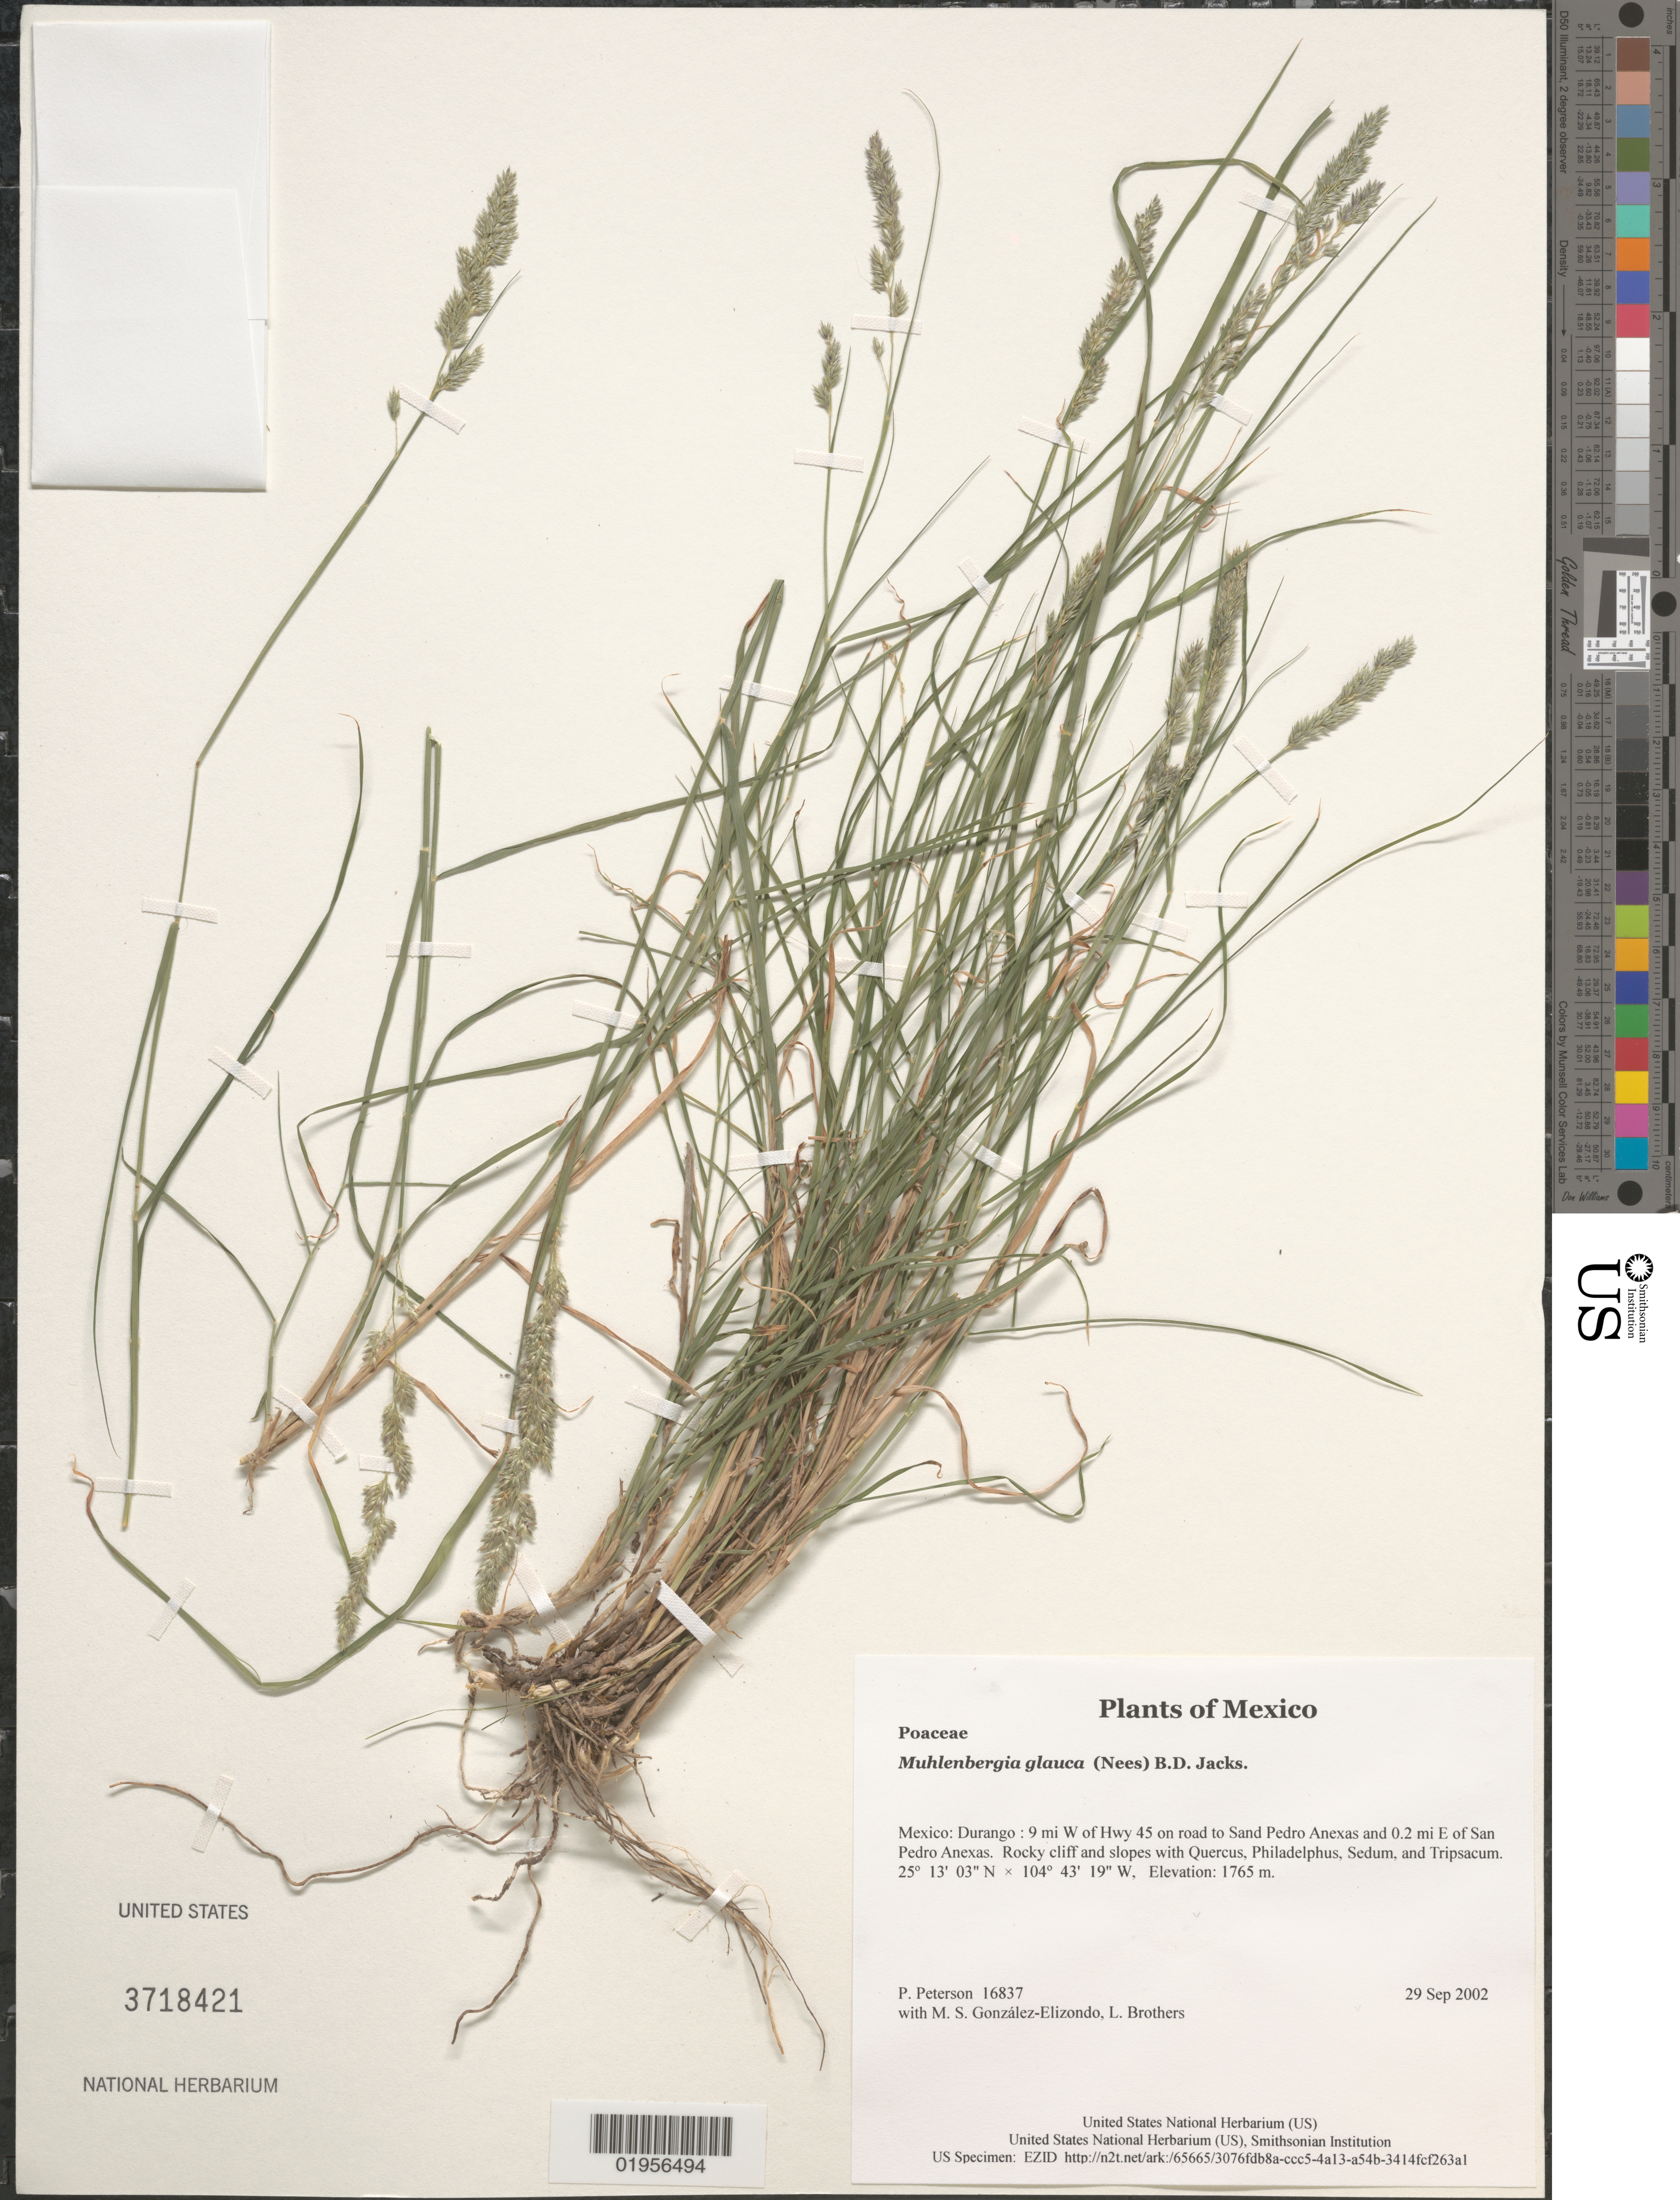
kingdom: Plantae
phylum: Tracheophyta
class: Liliopsida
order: Poales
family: Poaceae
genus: Muhlenbergia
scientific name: Muhlenbergia glauca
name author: (Nees) Mez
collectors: P. M. Peterson, M. S. González-Elizondo & L. E. Brothers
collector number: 16837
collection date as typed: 29 Sep 2002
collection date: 2002-09-29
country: Mexico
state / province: Durango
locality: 9 mi W of Hwy 45 on road to Sand Pedro Anexas and 0.2 mi E of San Pedro Anexas. Rocky cliff and slopes with Quercus, Philadelphus, Sedum, and Tripsacum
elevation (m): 1765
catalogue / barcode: US 3718421